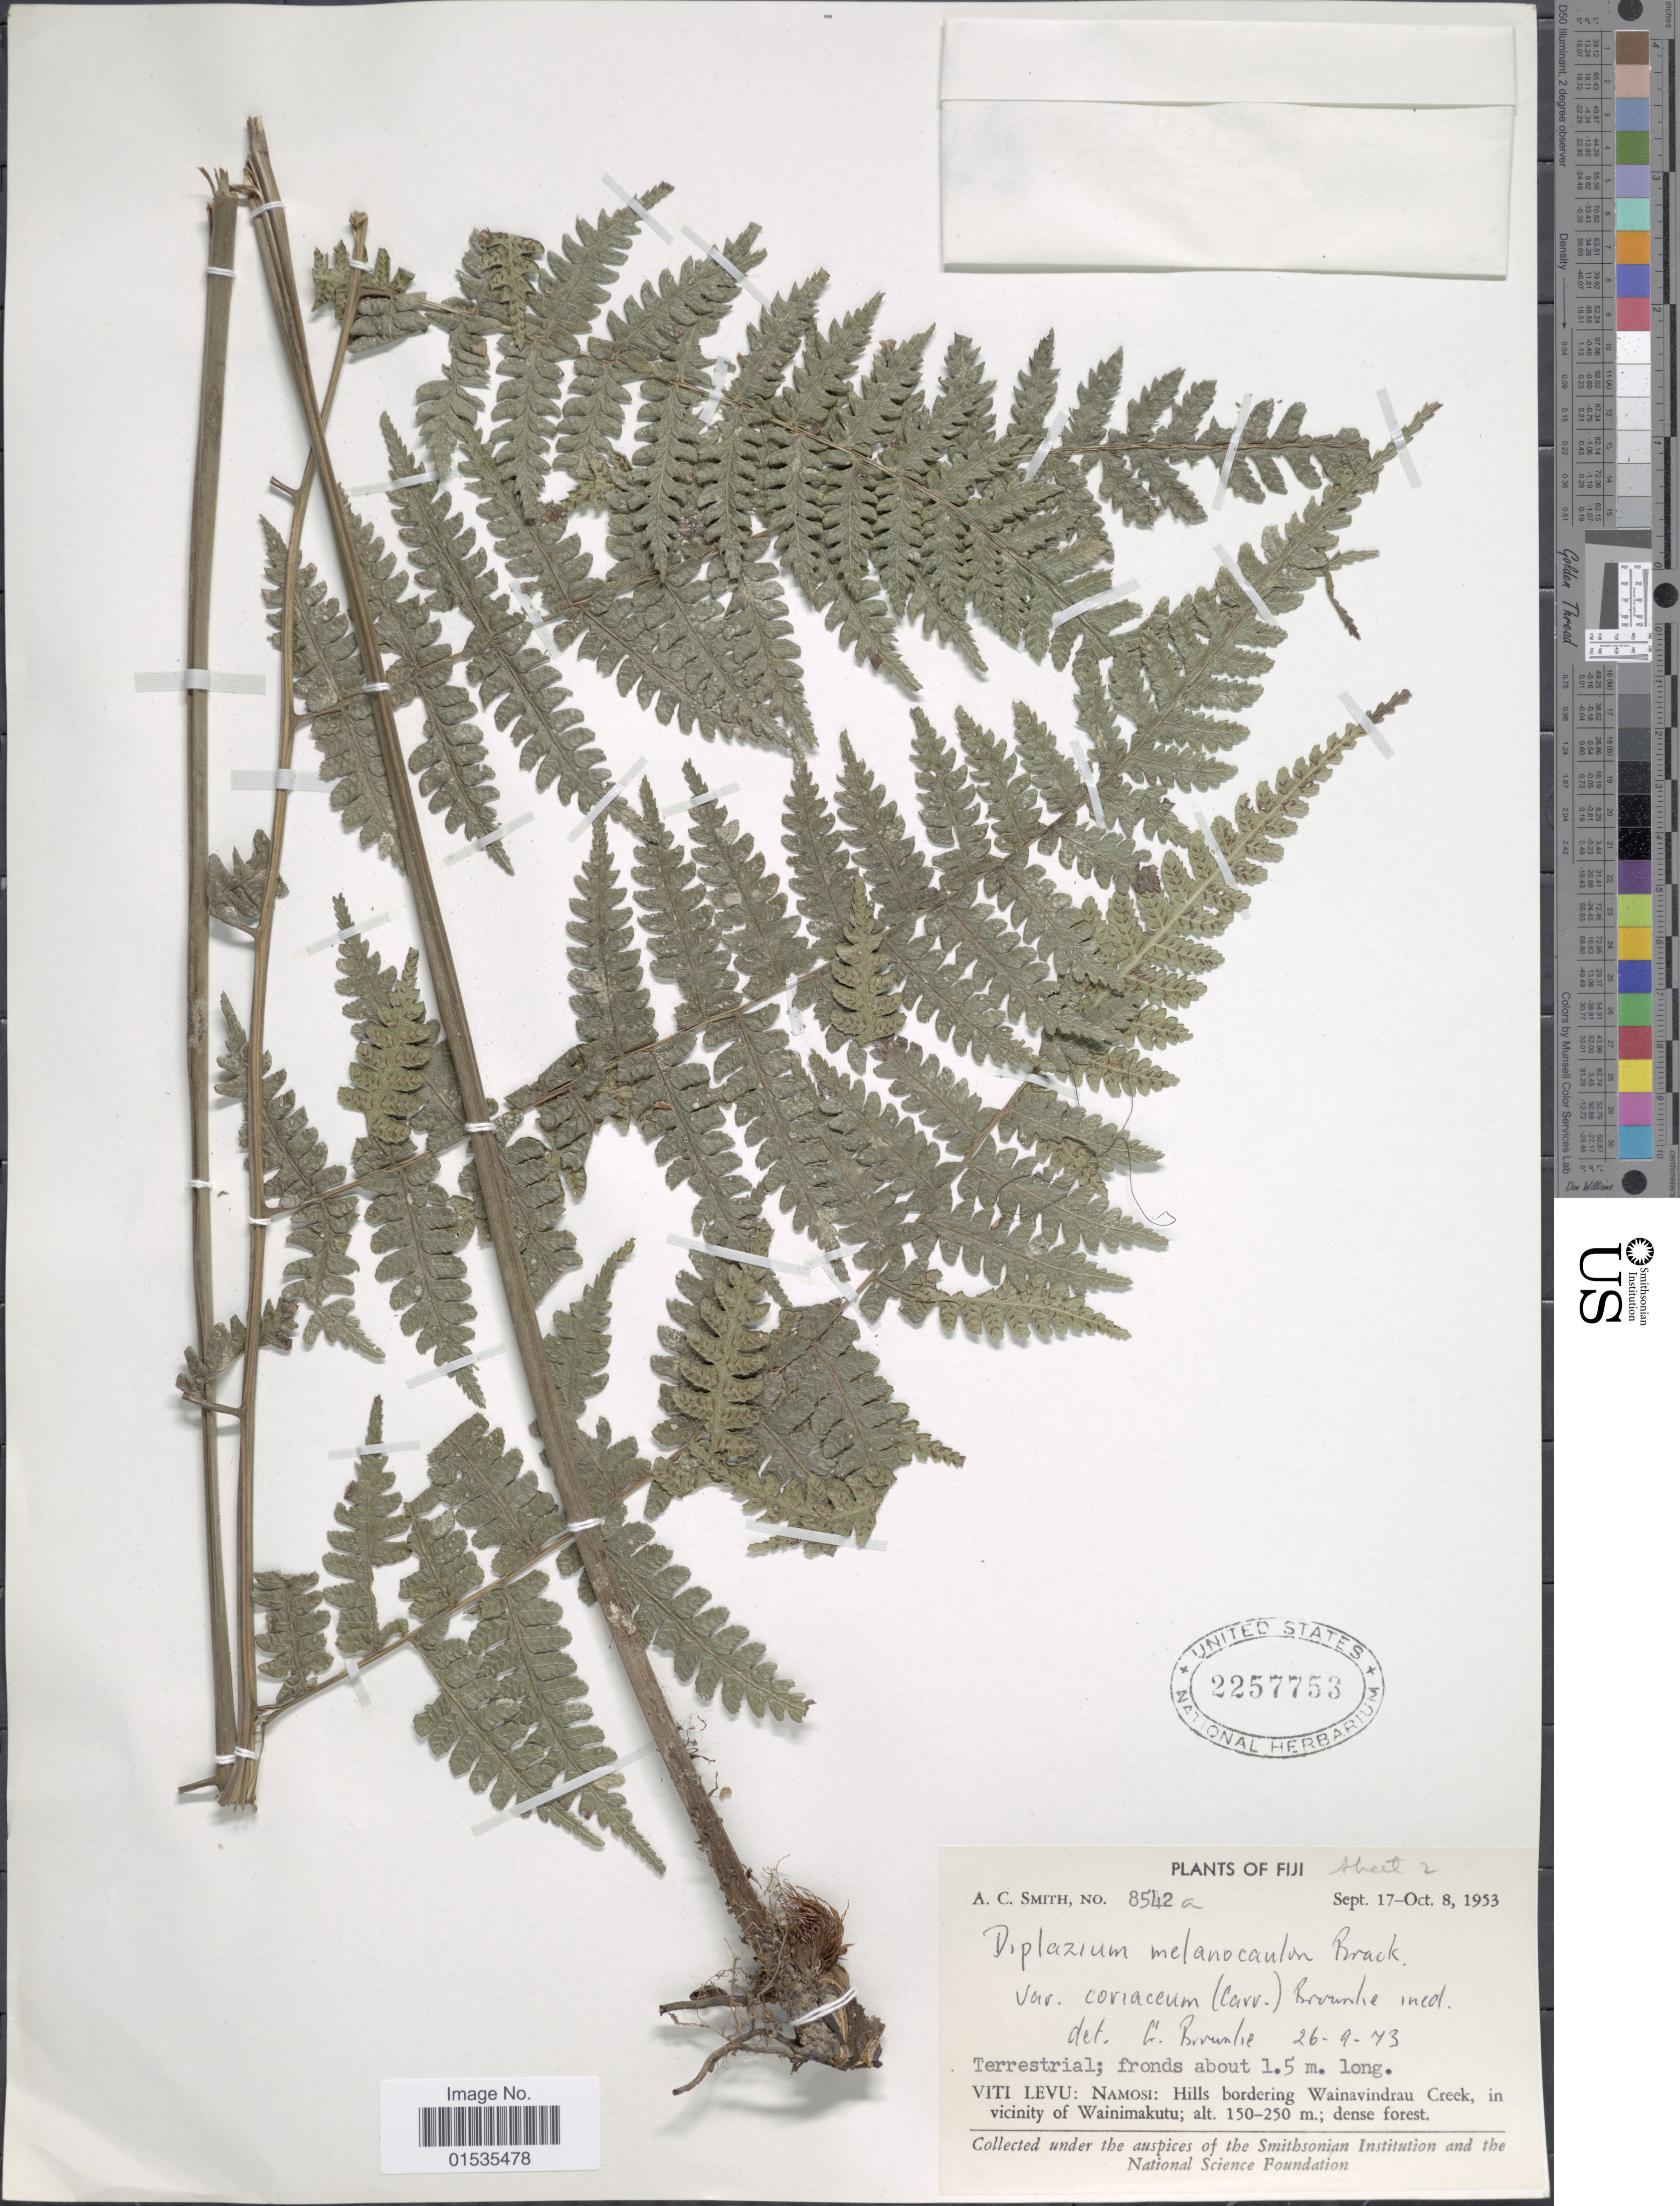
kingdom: Plantae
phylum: Tracheophyta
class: Polypodiopsida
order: Polypodiales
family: Athyriaceae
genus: Diplazium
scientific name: Diplazium melanocaulon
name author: Brack. in Wilkes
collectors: A. C. Smith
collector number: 8542a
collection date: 1953-09-17/1953-10-08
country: Fiji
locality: Viti Levu: Hills bordering Wainavindrau Creek, in vicinity of Wainimakutu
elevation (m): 150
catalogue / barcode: US 2257753